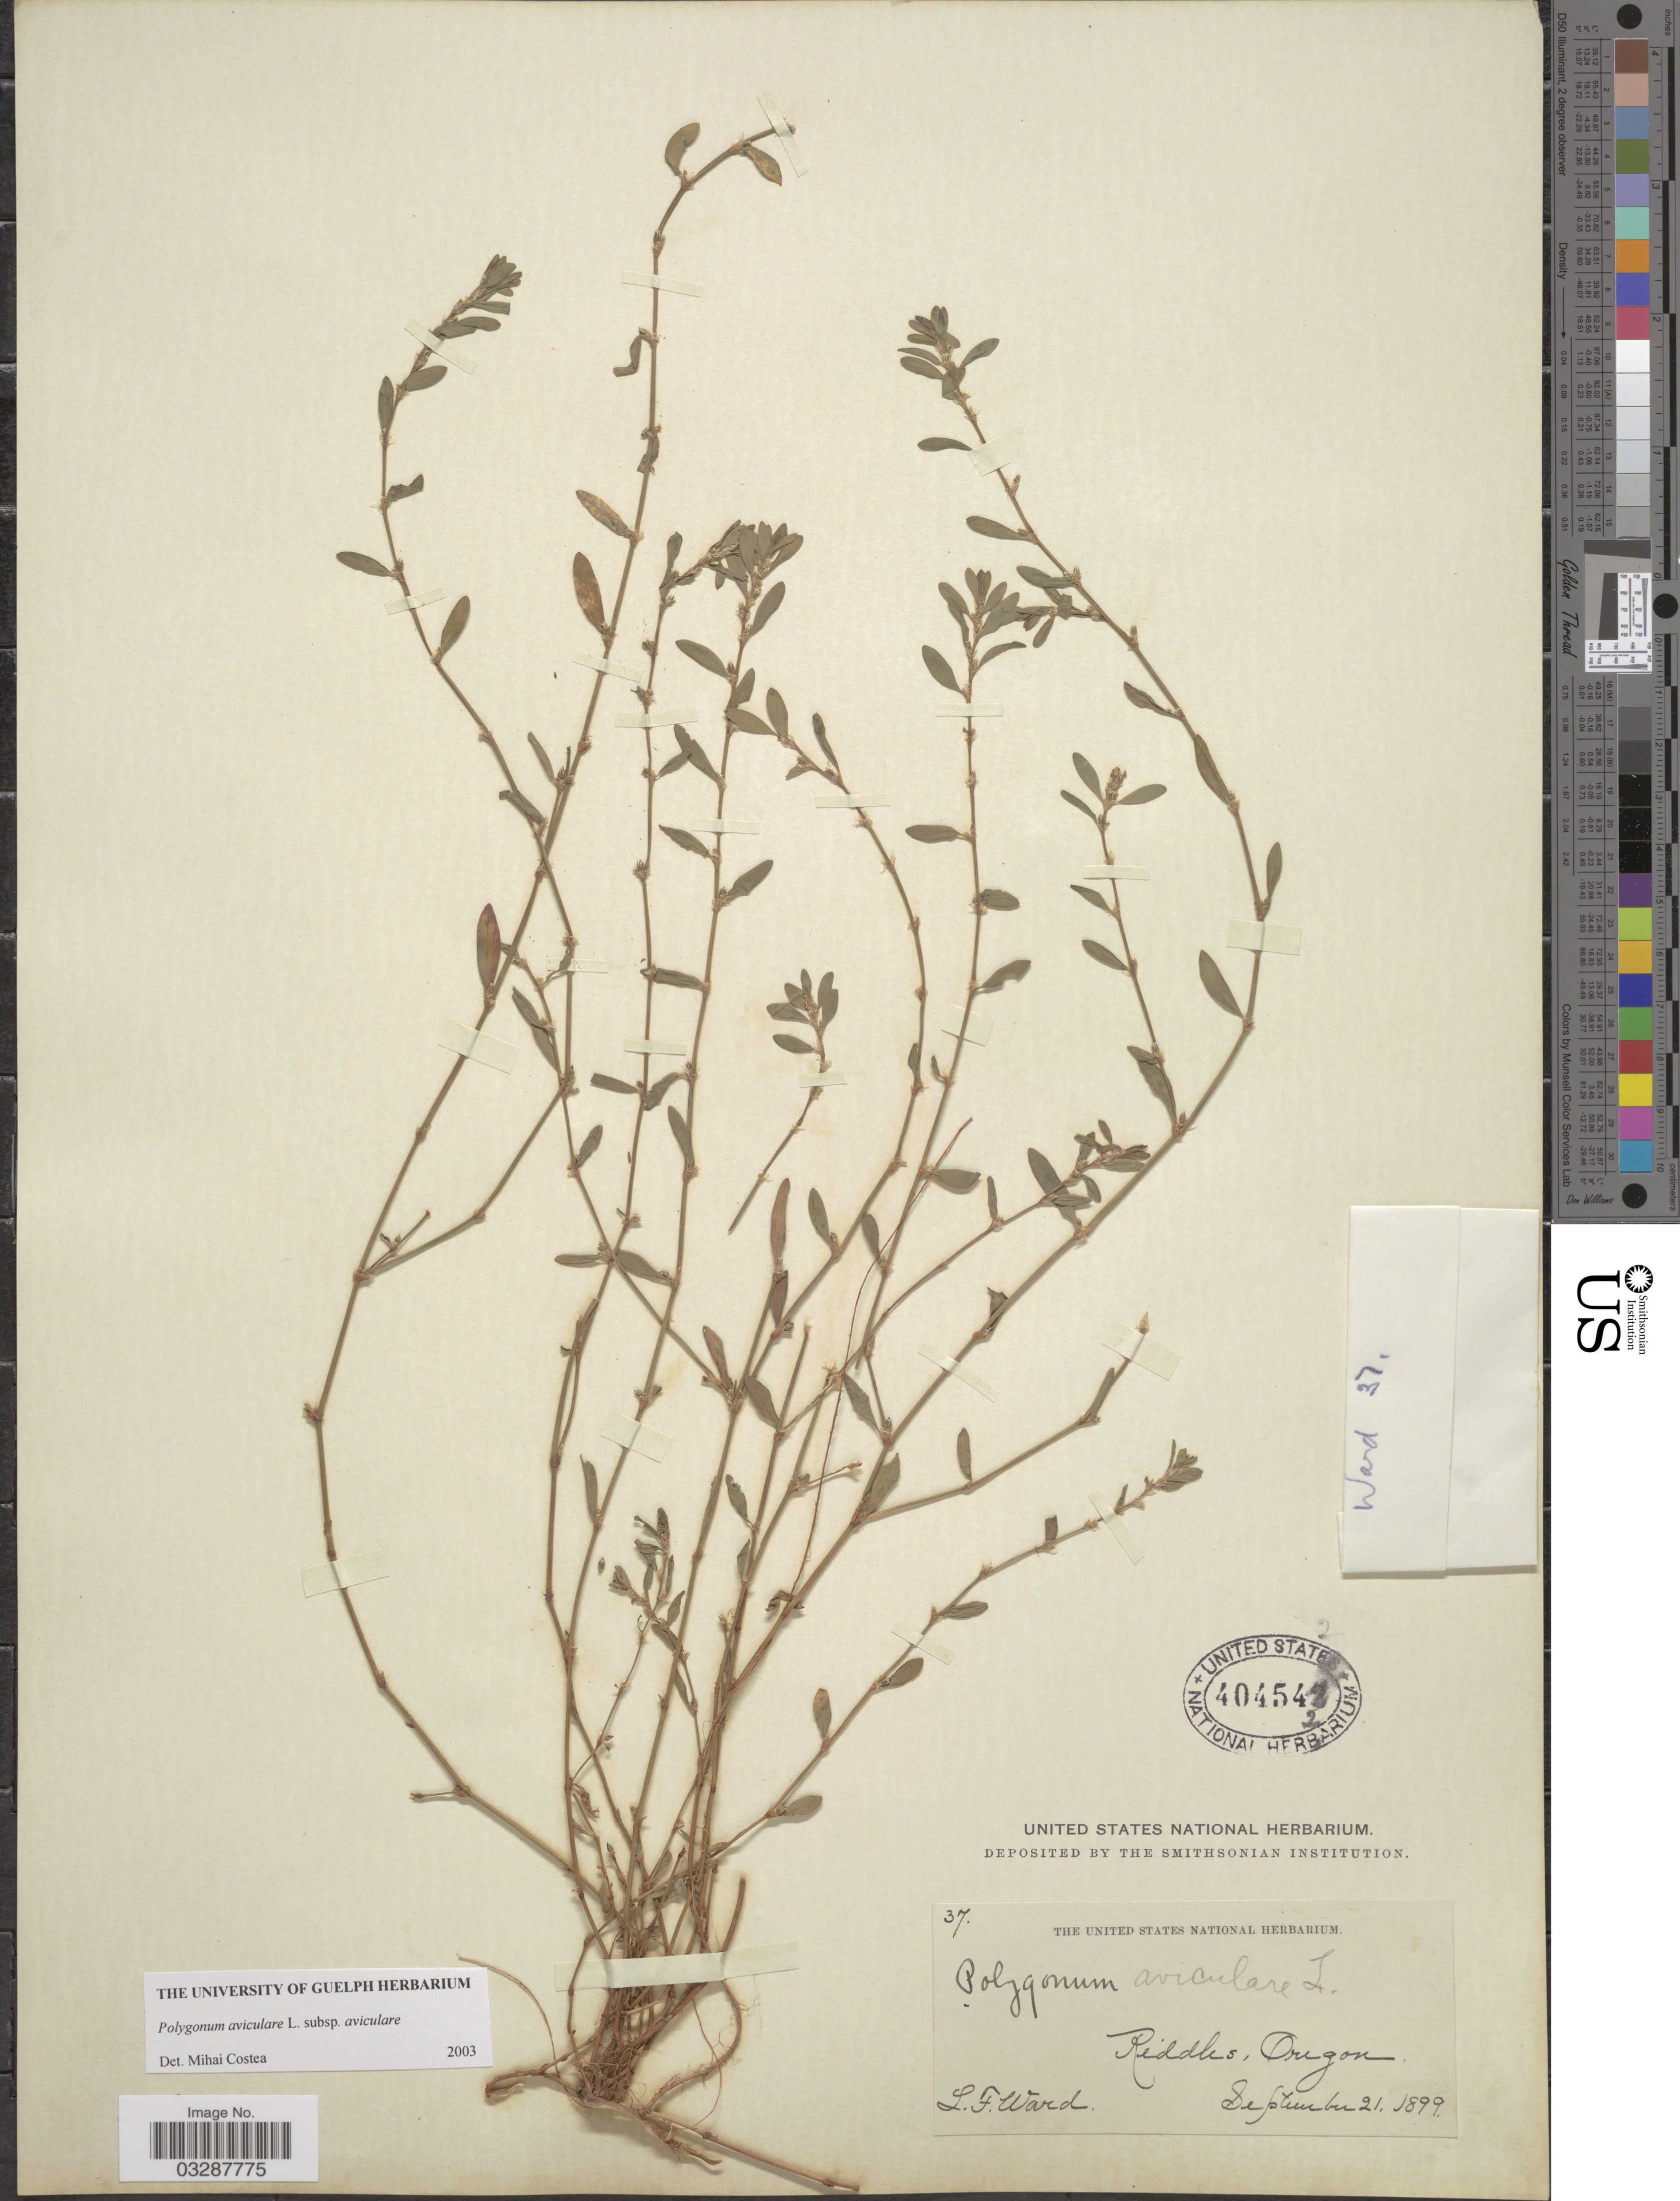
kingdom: Plantae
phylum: Tracheophyta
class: Magnoliopsida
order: Caryophyllales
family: Polygonaceae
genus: Polygonum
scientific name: Polygonum aviculare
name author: L.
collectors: L. Ward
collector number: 37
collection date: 1899-09-21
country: United States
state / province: Oregon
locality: Riddles.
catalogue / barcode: US 404542